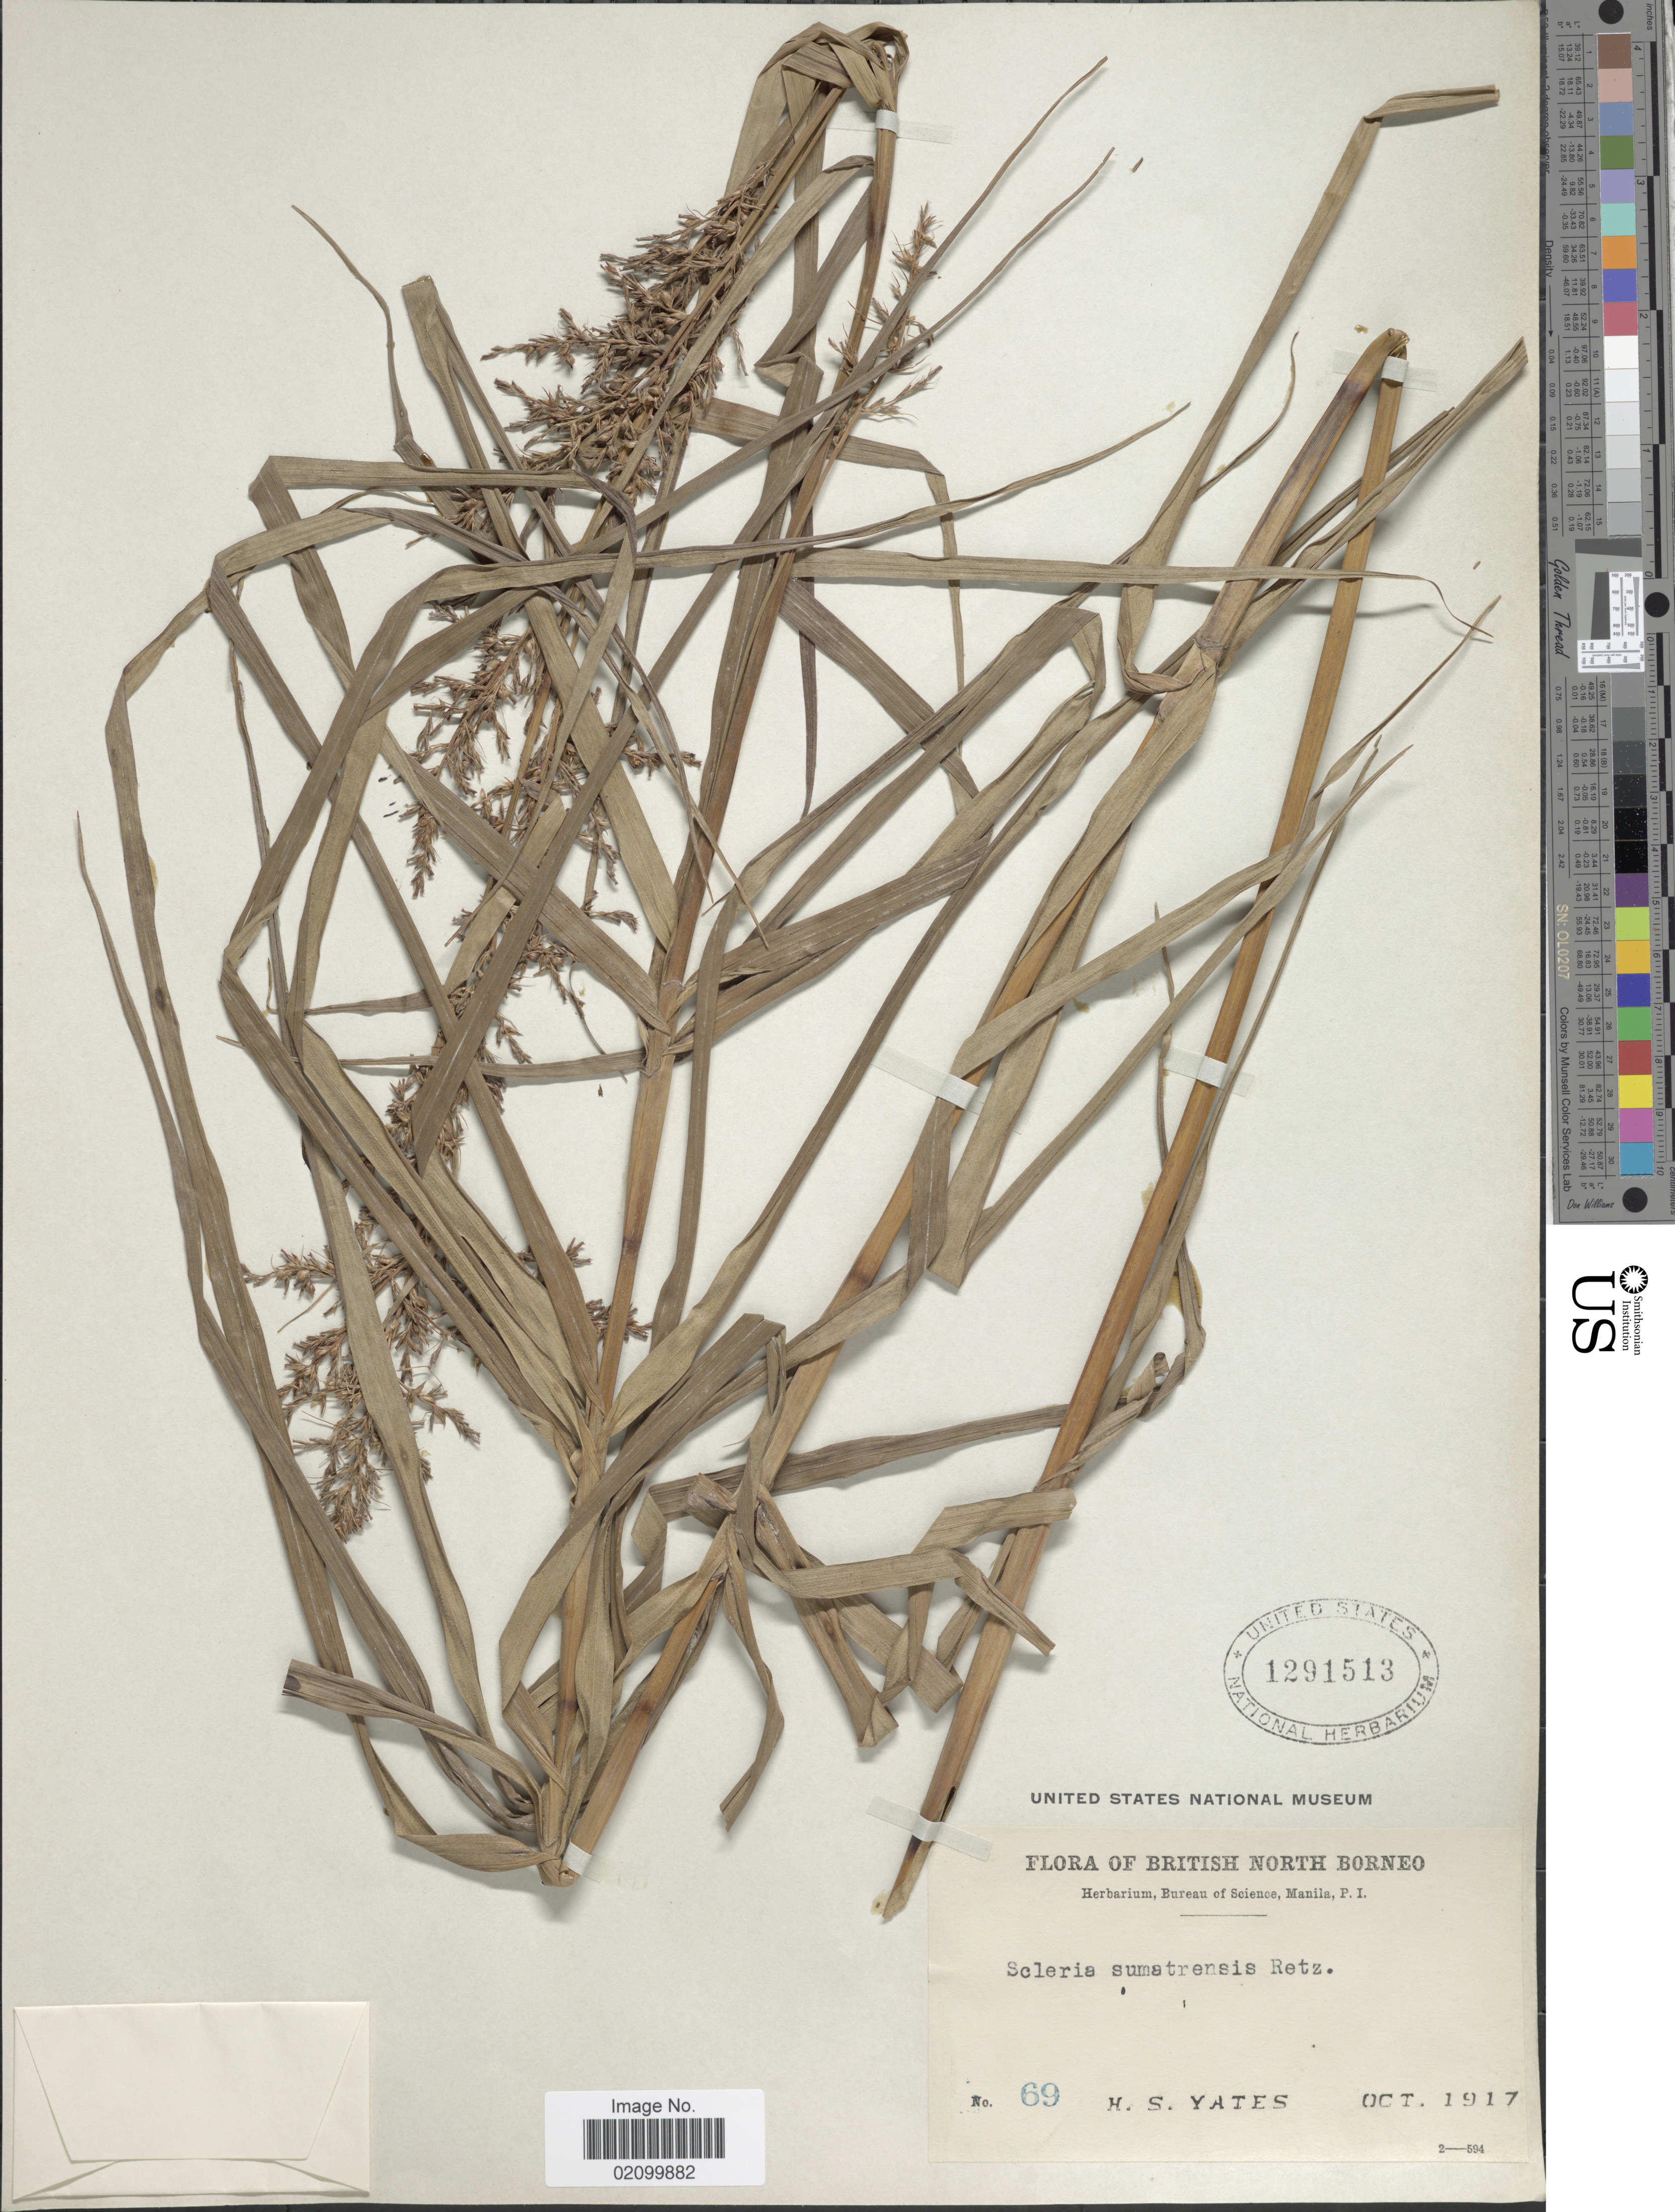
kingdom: Plantae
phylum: Tracheophyta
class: Liliopsida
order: Poales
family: Cyperaceae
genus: Scleria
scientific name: Scleria sumatrensis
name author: Retz.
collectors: H. S. Yates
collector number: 69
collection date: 1917-10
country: Malaysia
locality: British North Borneo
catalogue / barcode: US 1291513